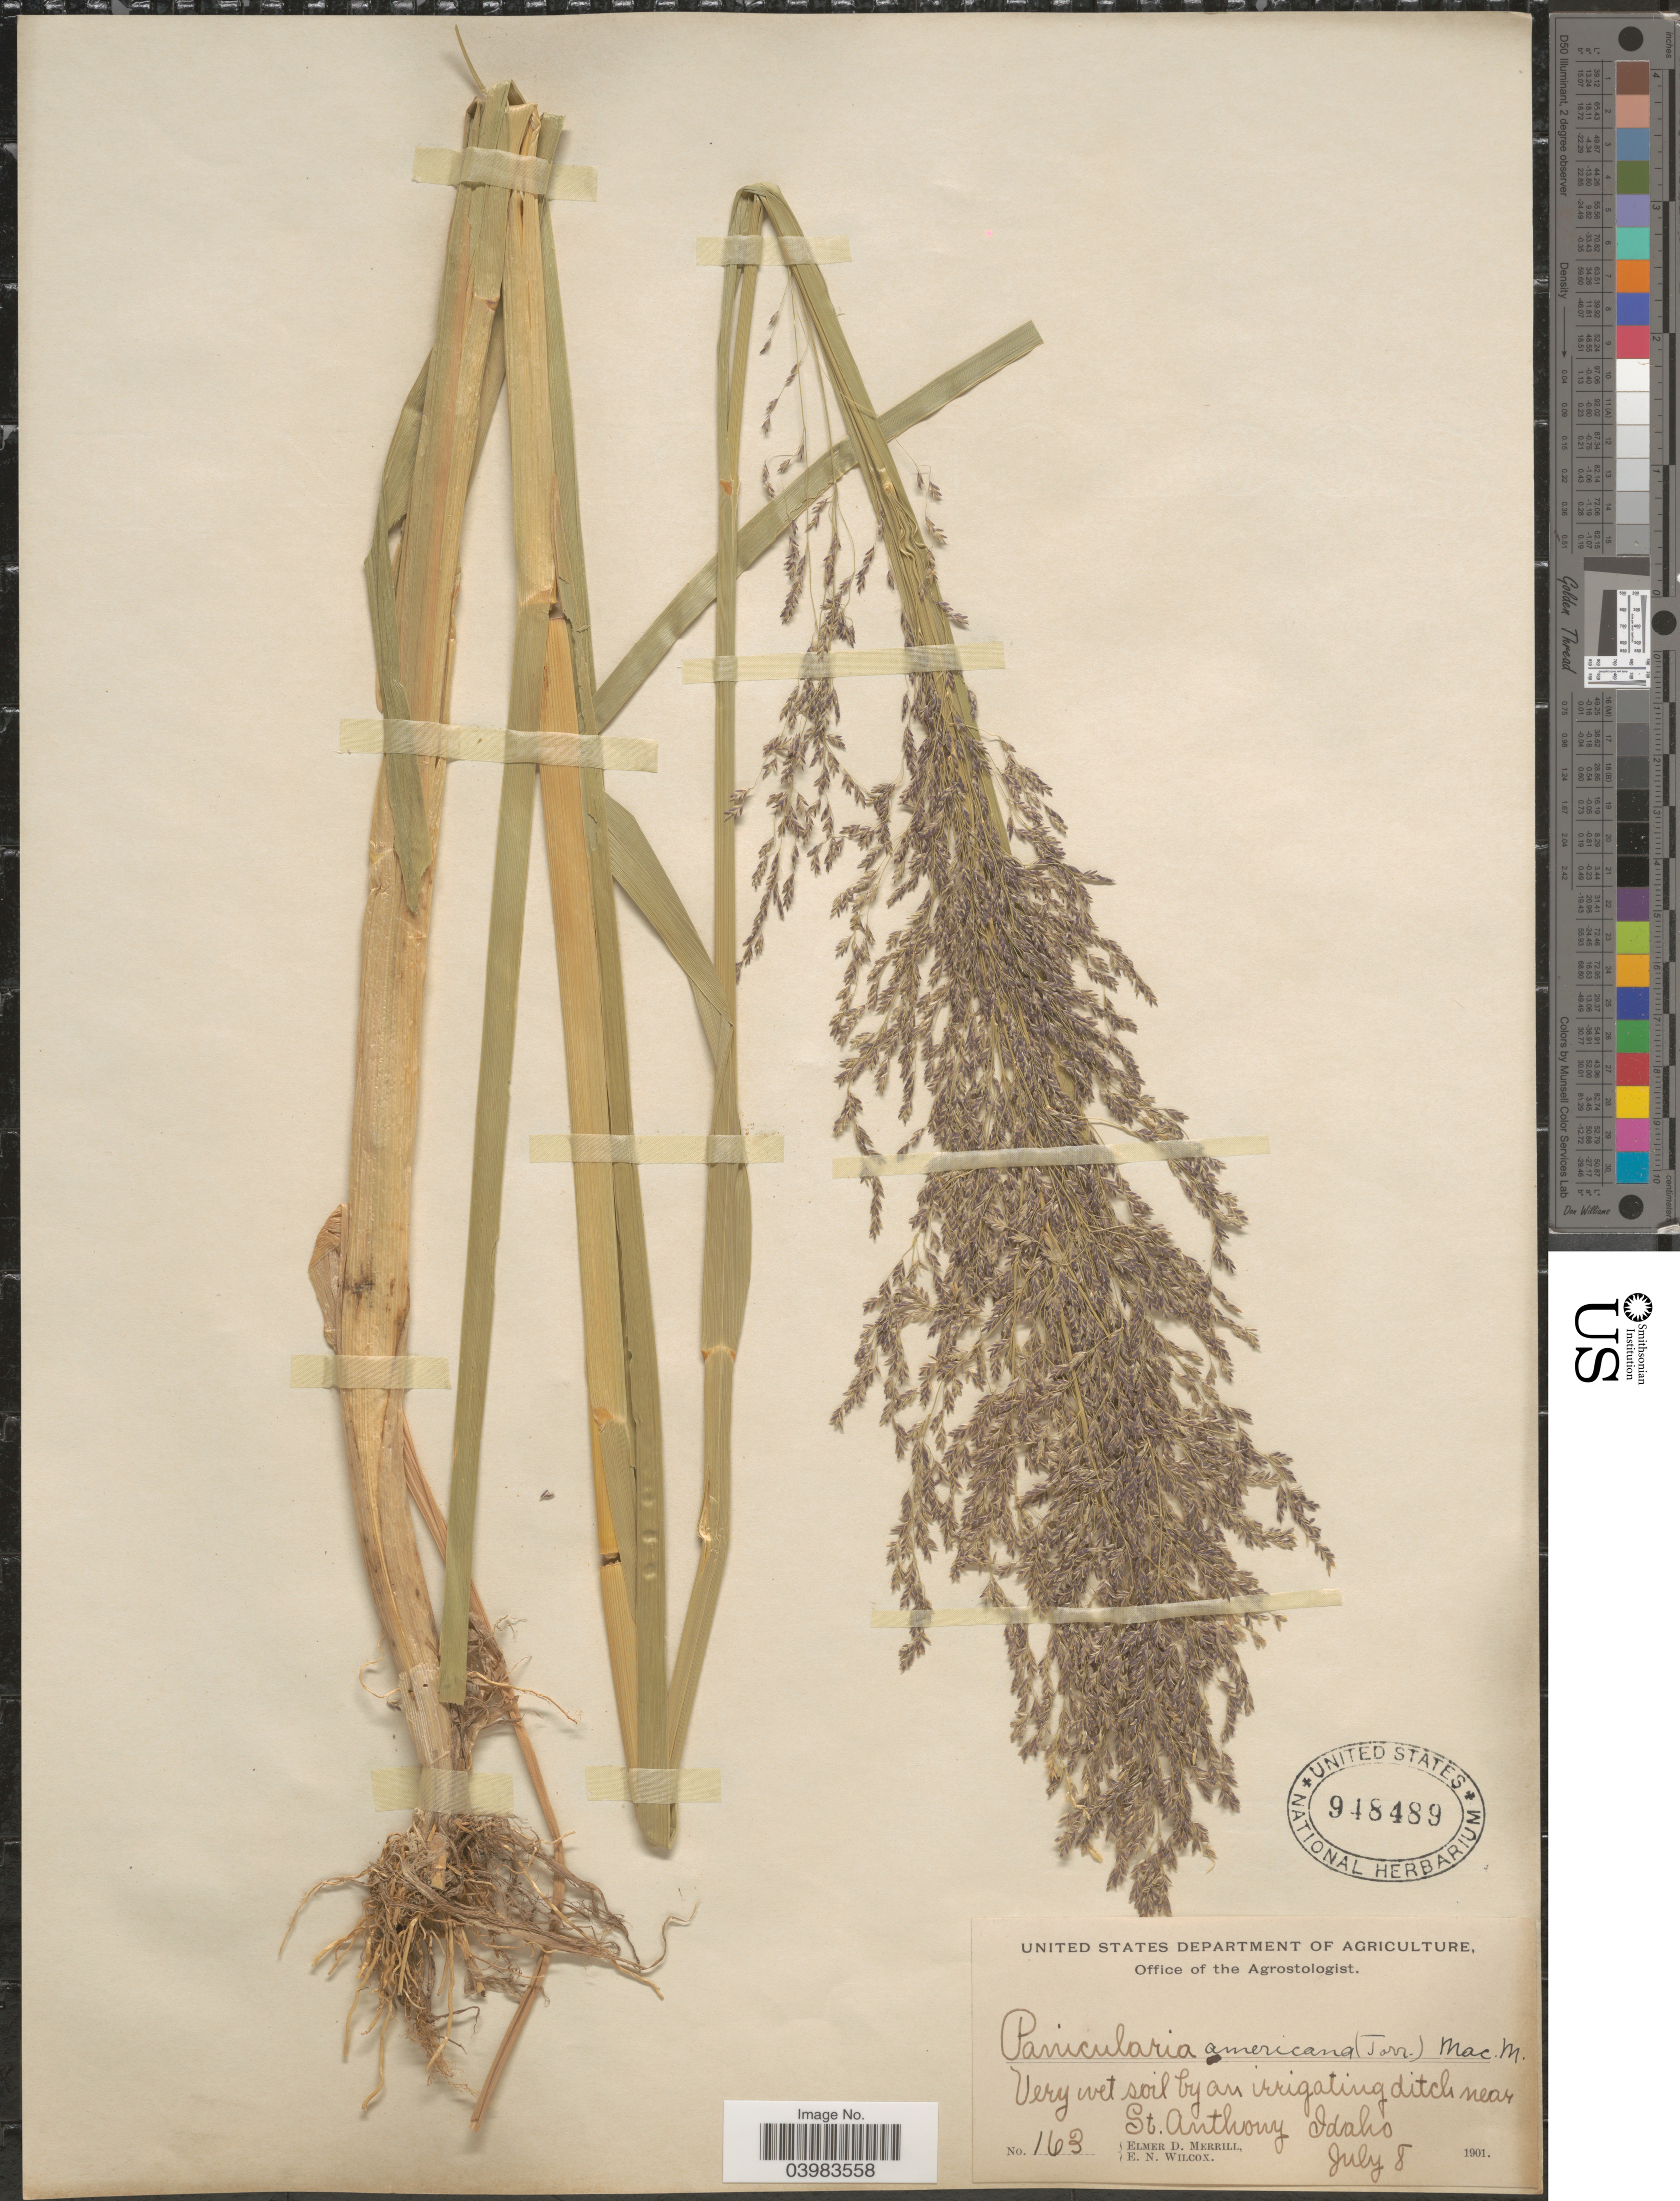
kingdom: Plantae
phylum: Tracheophyta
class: Liliopsida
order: Poales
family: Poaceae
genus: Glyceria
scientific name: Glyceria grandis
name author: S. Watson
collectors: E. D. Merrill & E. Wilcox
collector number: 163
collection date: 1901-07-08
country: United States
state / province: Idaho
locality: Very wet soil by an irrigating ditch near St. Anthony.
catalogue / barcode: US 948489